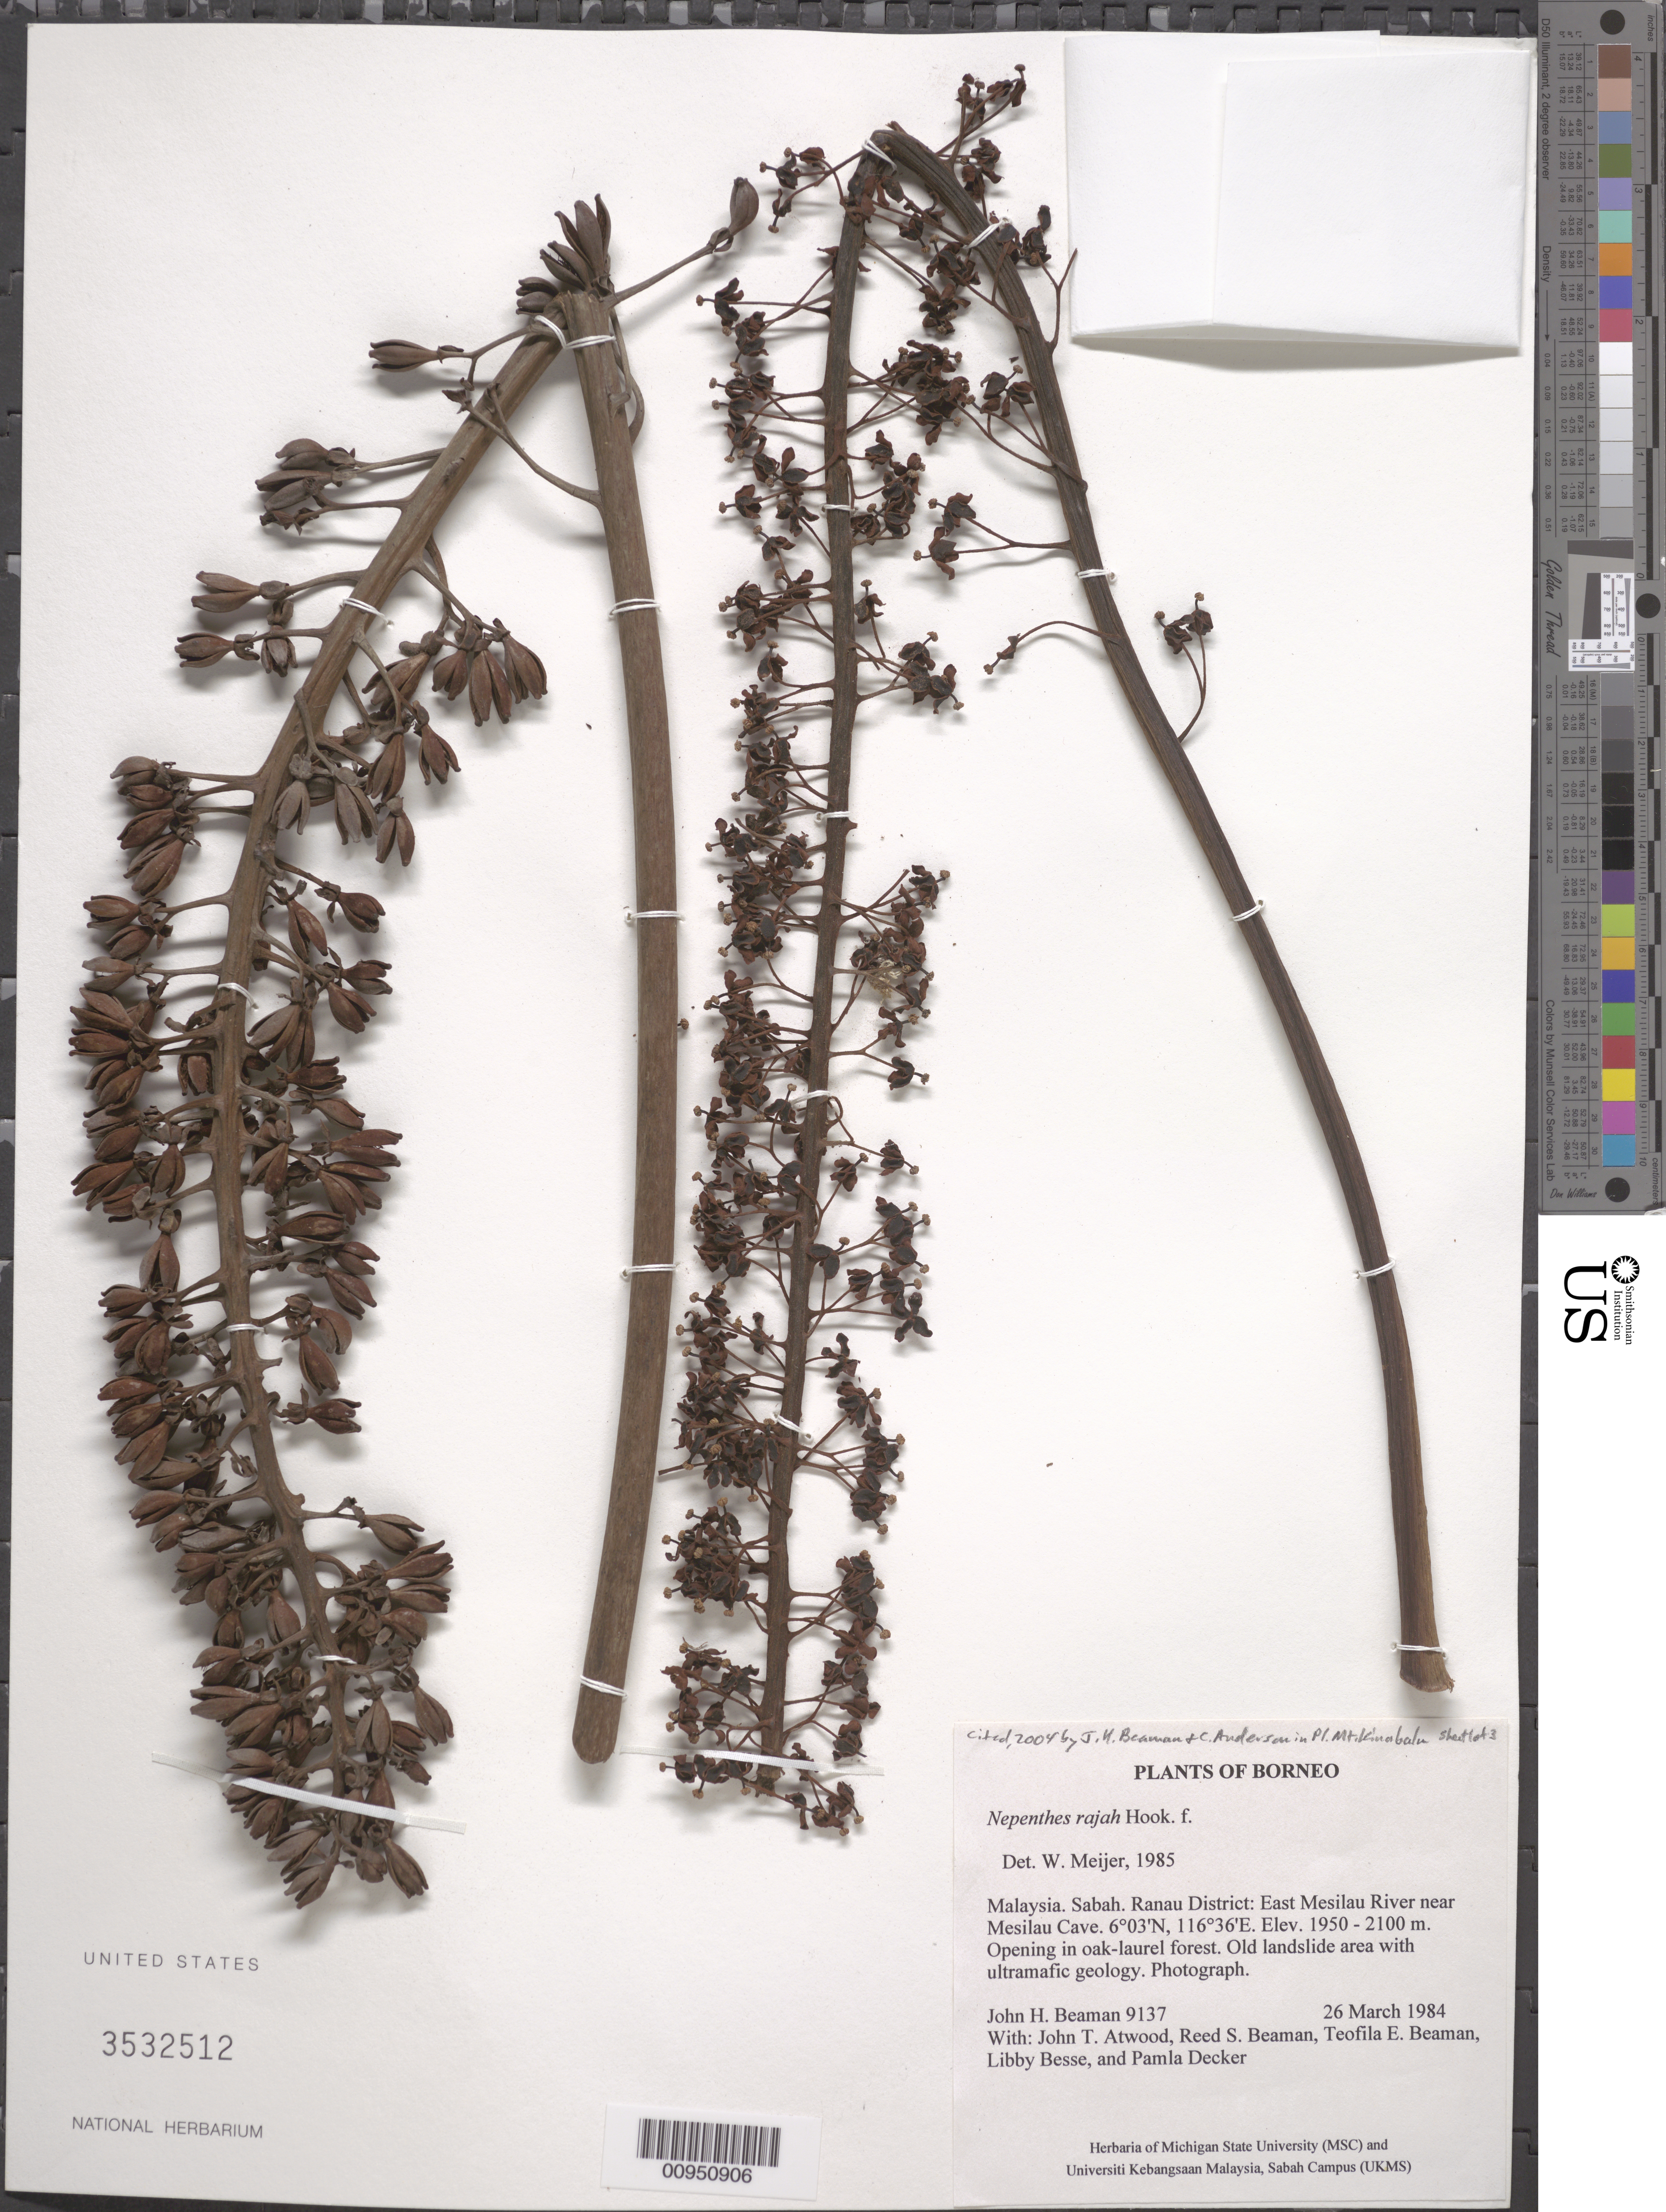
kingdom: Plantae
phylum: Tracheophyta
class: Magnoliopsida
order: Caryophyllales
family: Nepenthaceae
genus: Nepenthes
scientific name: Nepenthes rajah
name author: Hook. f.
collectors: J. H. Beaman, R. S. Beaman, T. E. Beaman, J. T. Atwood, Libby Besse & P. Decker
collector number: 9137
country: Malaysia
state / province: Sabah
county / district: Ranau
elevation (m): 1950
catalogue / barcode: US 3532512